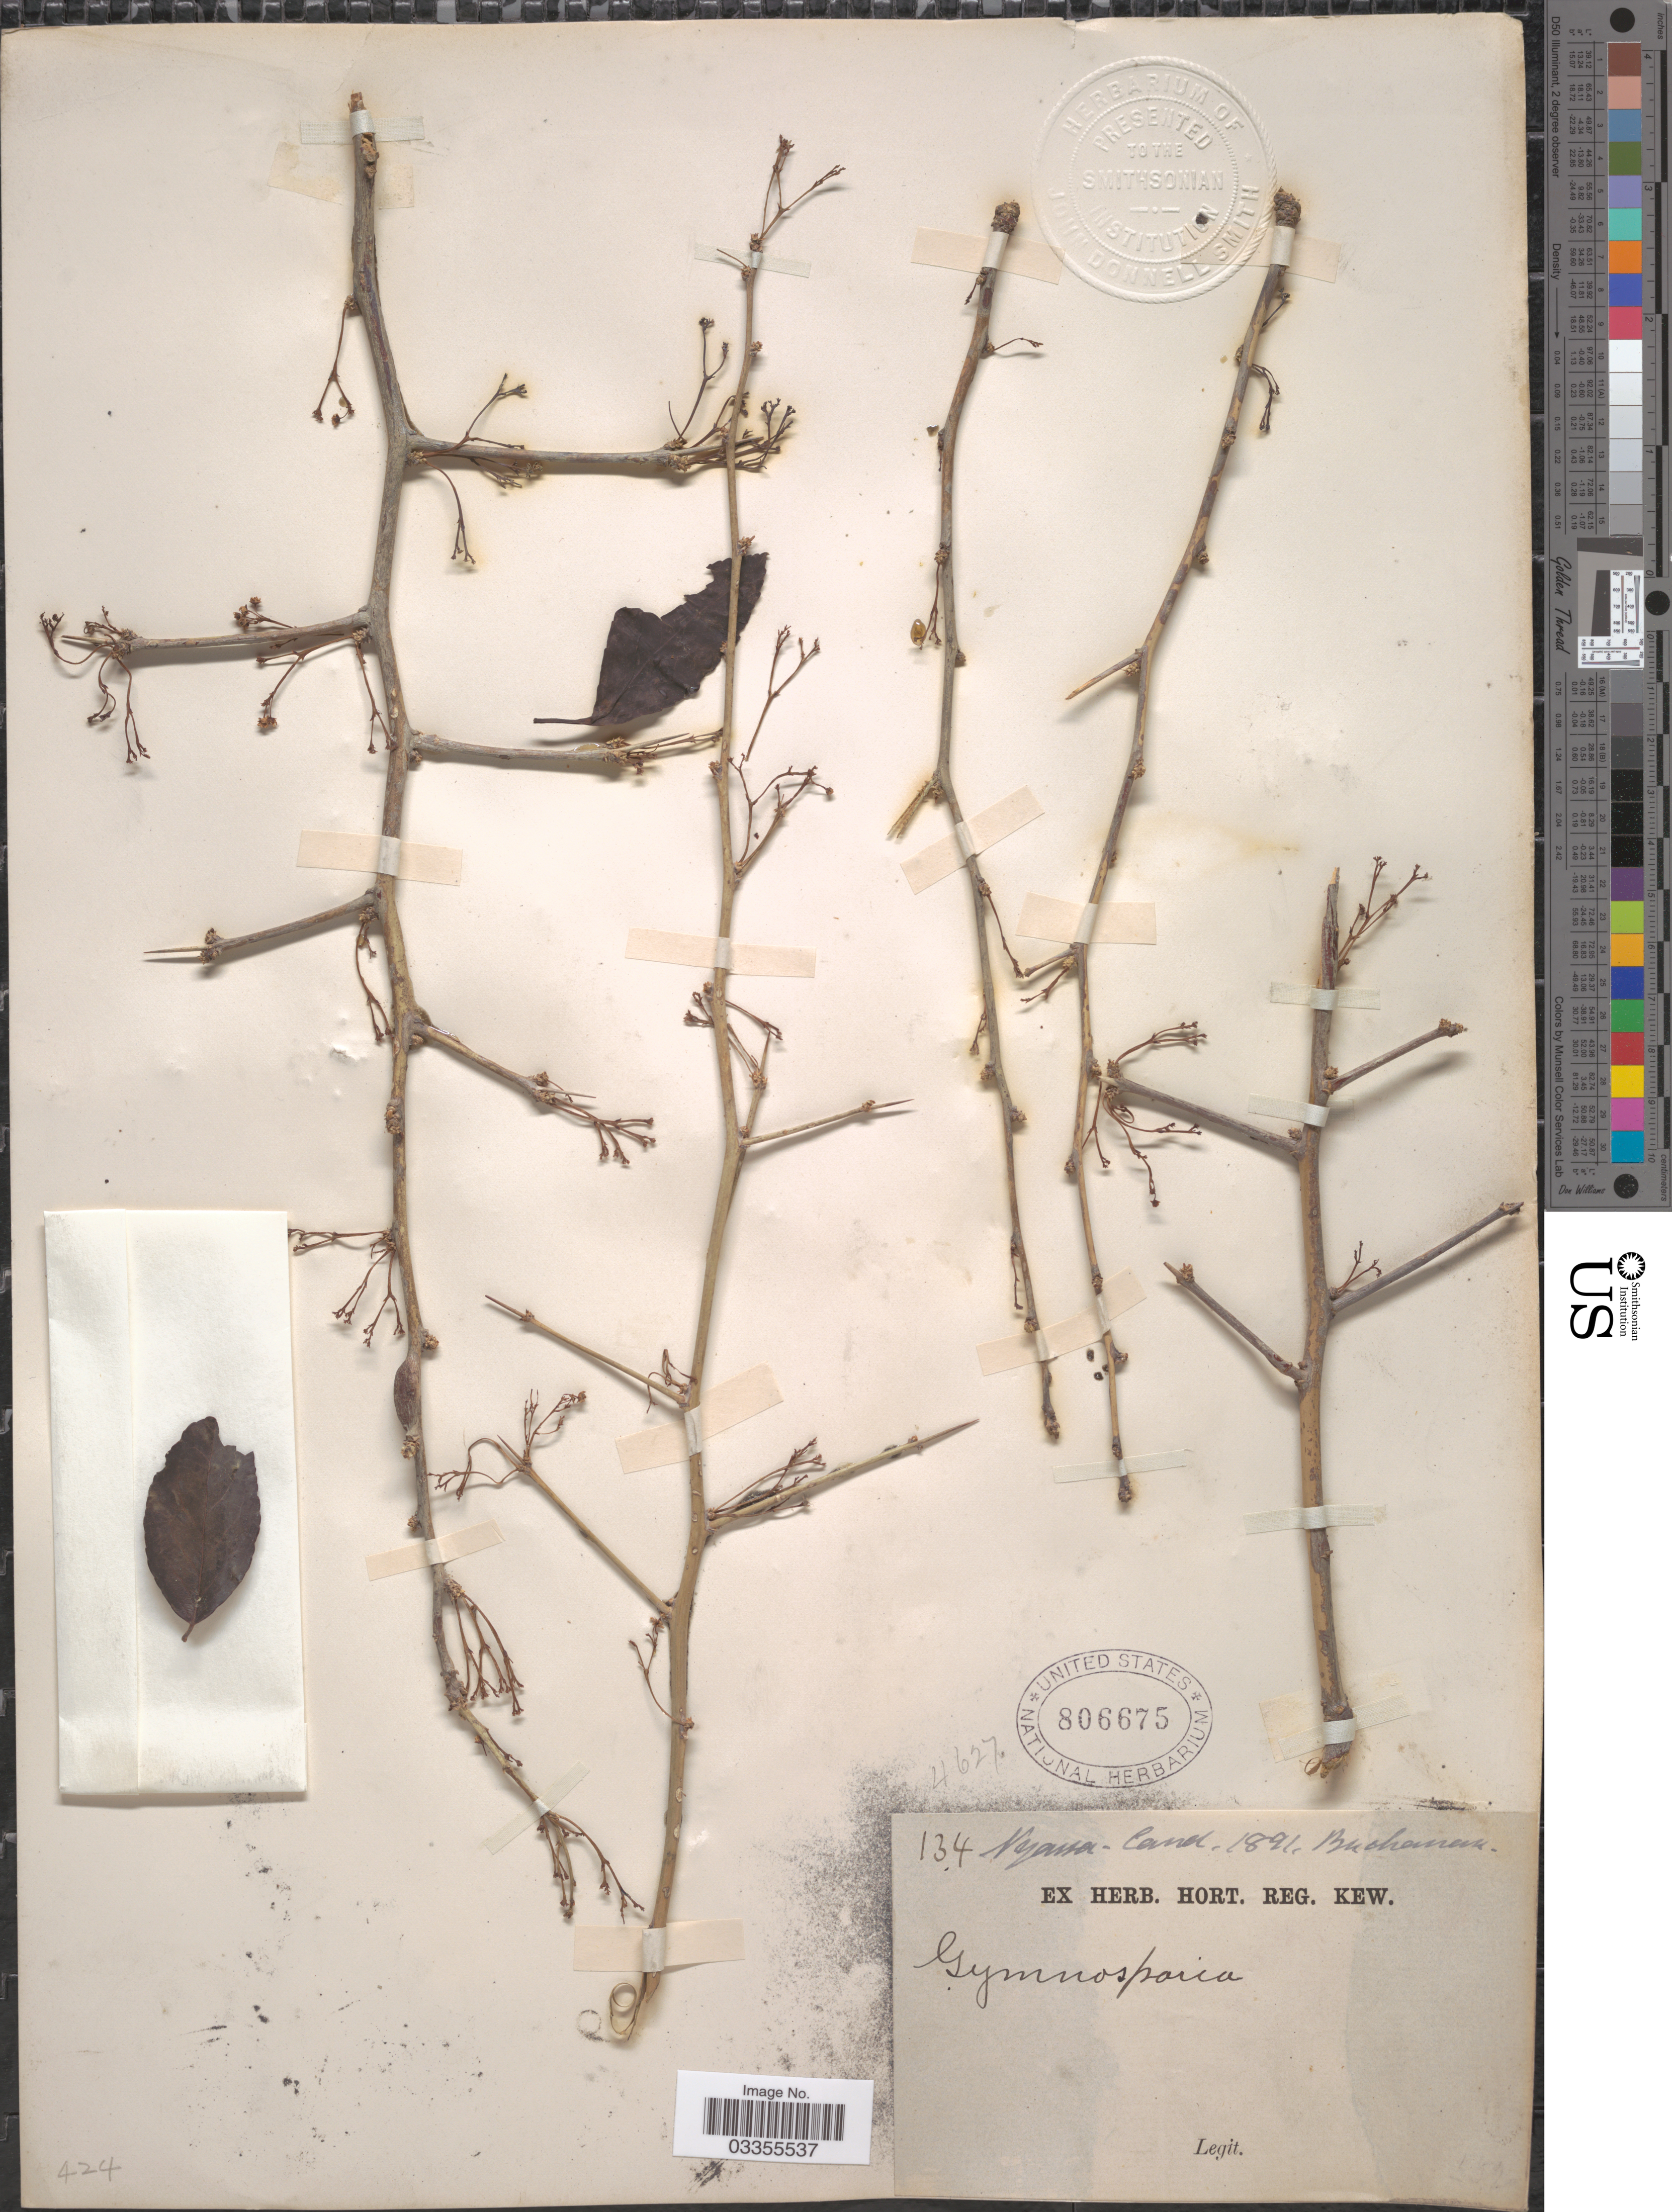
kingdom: Plantae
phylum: Tracheophyta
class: Magnoliopsida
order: Celastrales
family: Celastraceae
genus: Gymnosporia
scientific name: Gymnosporia sp.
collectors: -. Buchanan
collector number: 134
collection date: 1891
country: Malawi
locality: Nyassa-land.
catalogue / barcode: US 806675